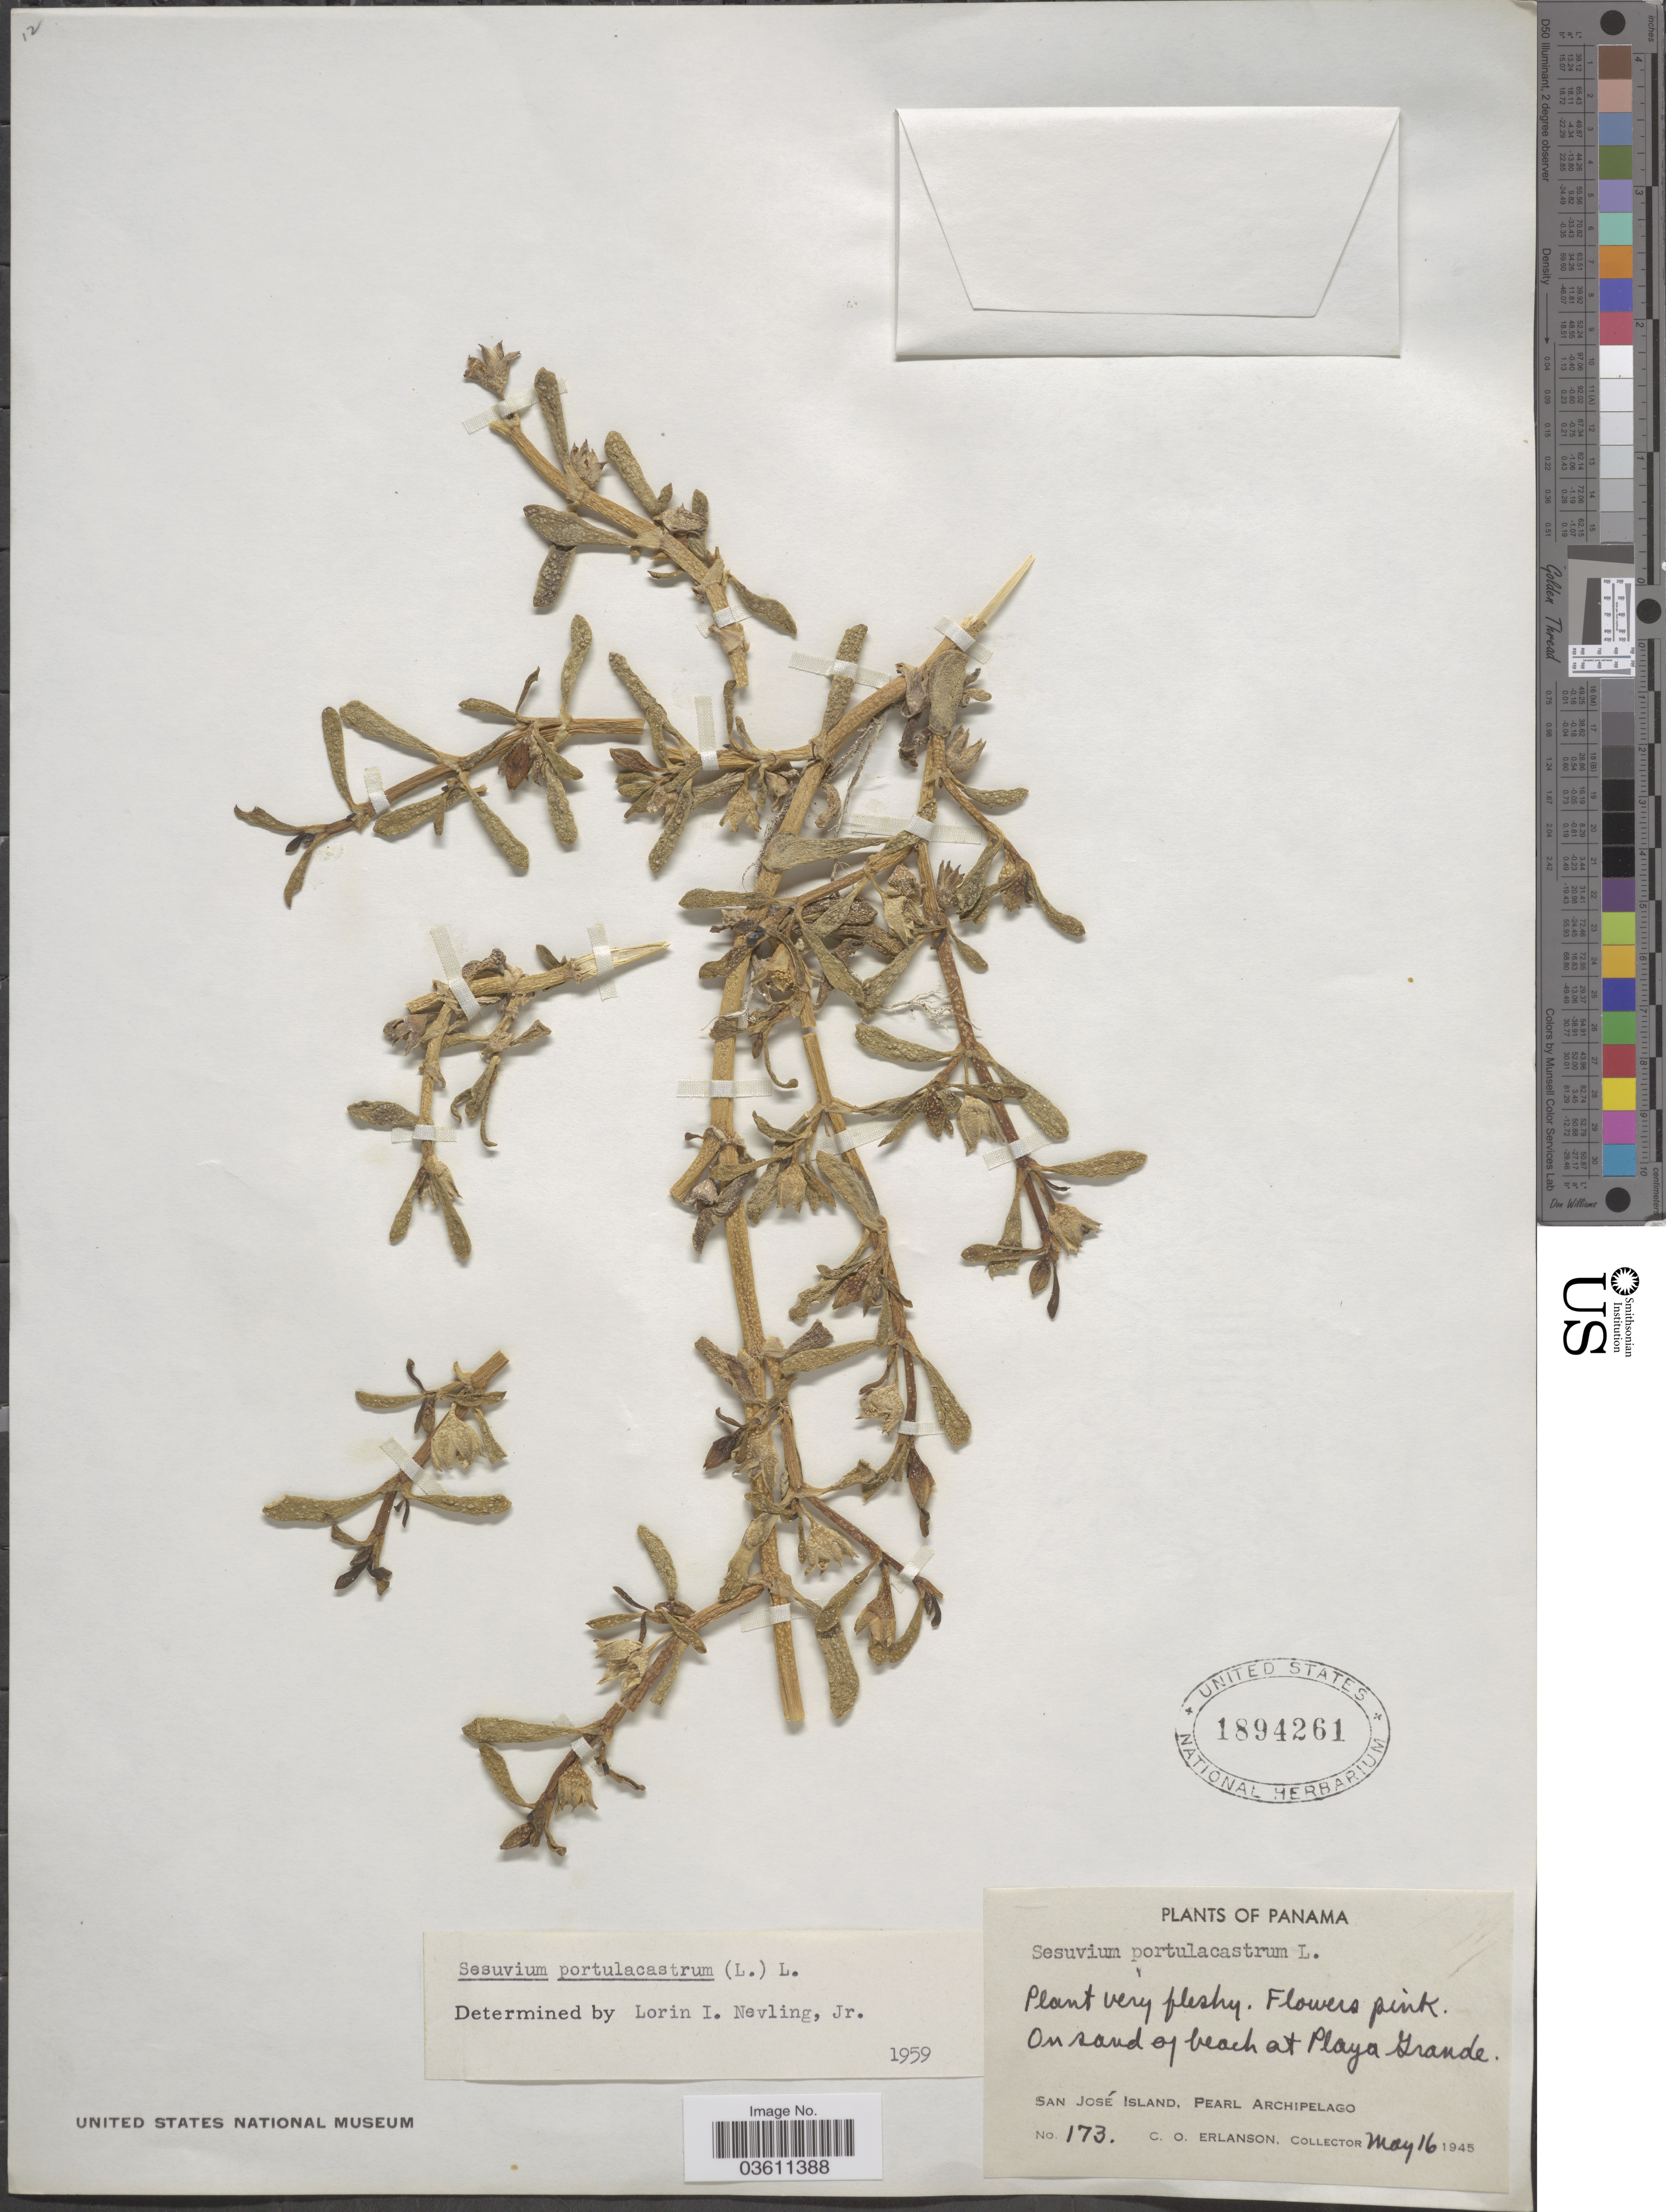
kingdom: Plantae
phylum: Tracheophyta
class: Magnoliopsida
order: Caryophyllales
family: Aizoaceae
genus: Sesuvium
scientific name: Sesuvium portulacastrum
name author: (L.) L.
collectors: C. O. Erlanson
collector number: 173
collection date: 1945-05-16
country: Panama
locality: On sand of beach at Playa Grande. San José Island, Pearl Archipelago.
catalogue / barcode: US 1894261